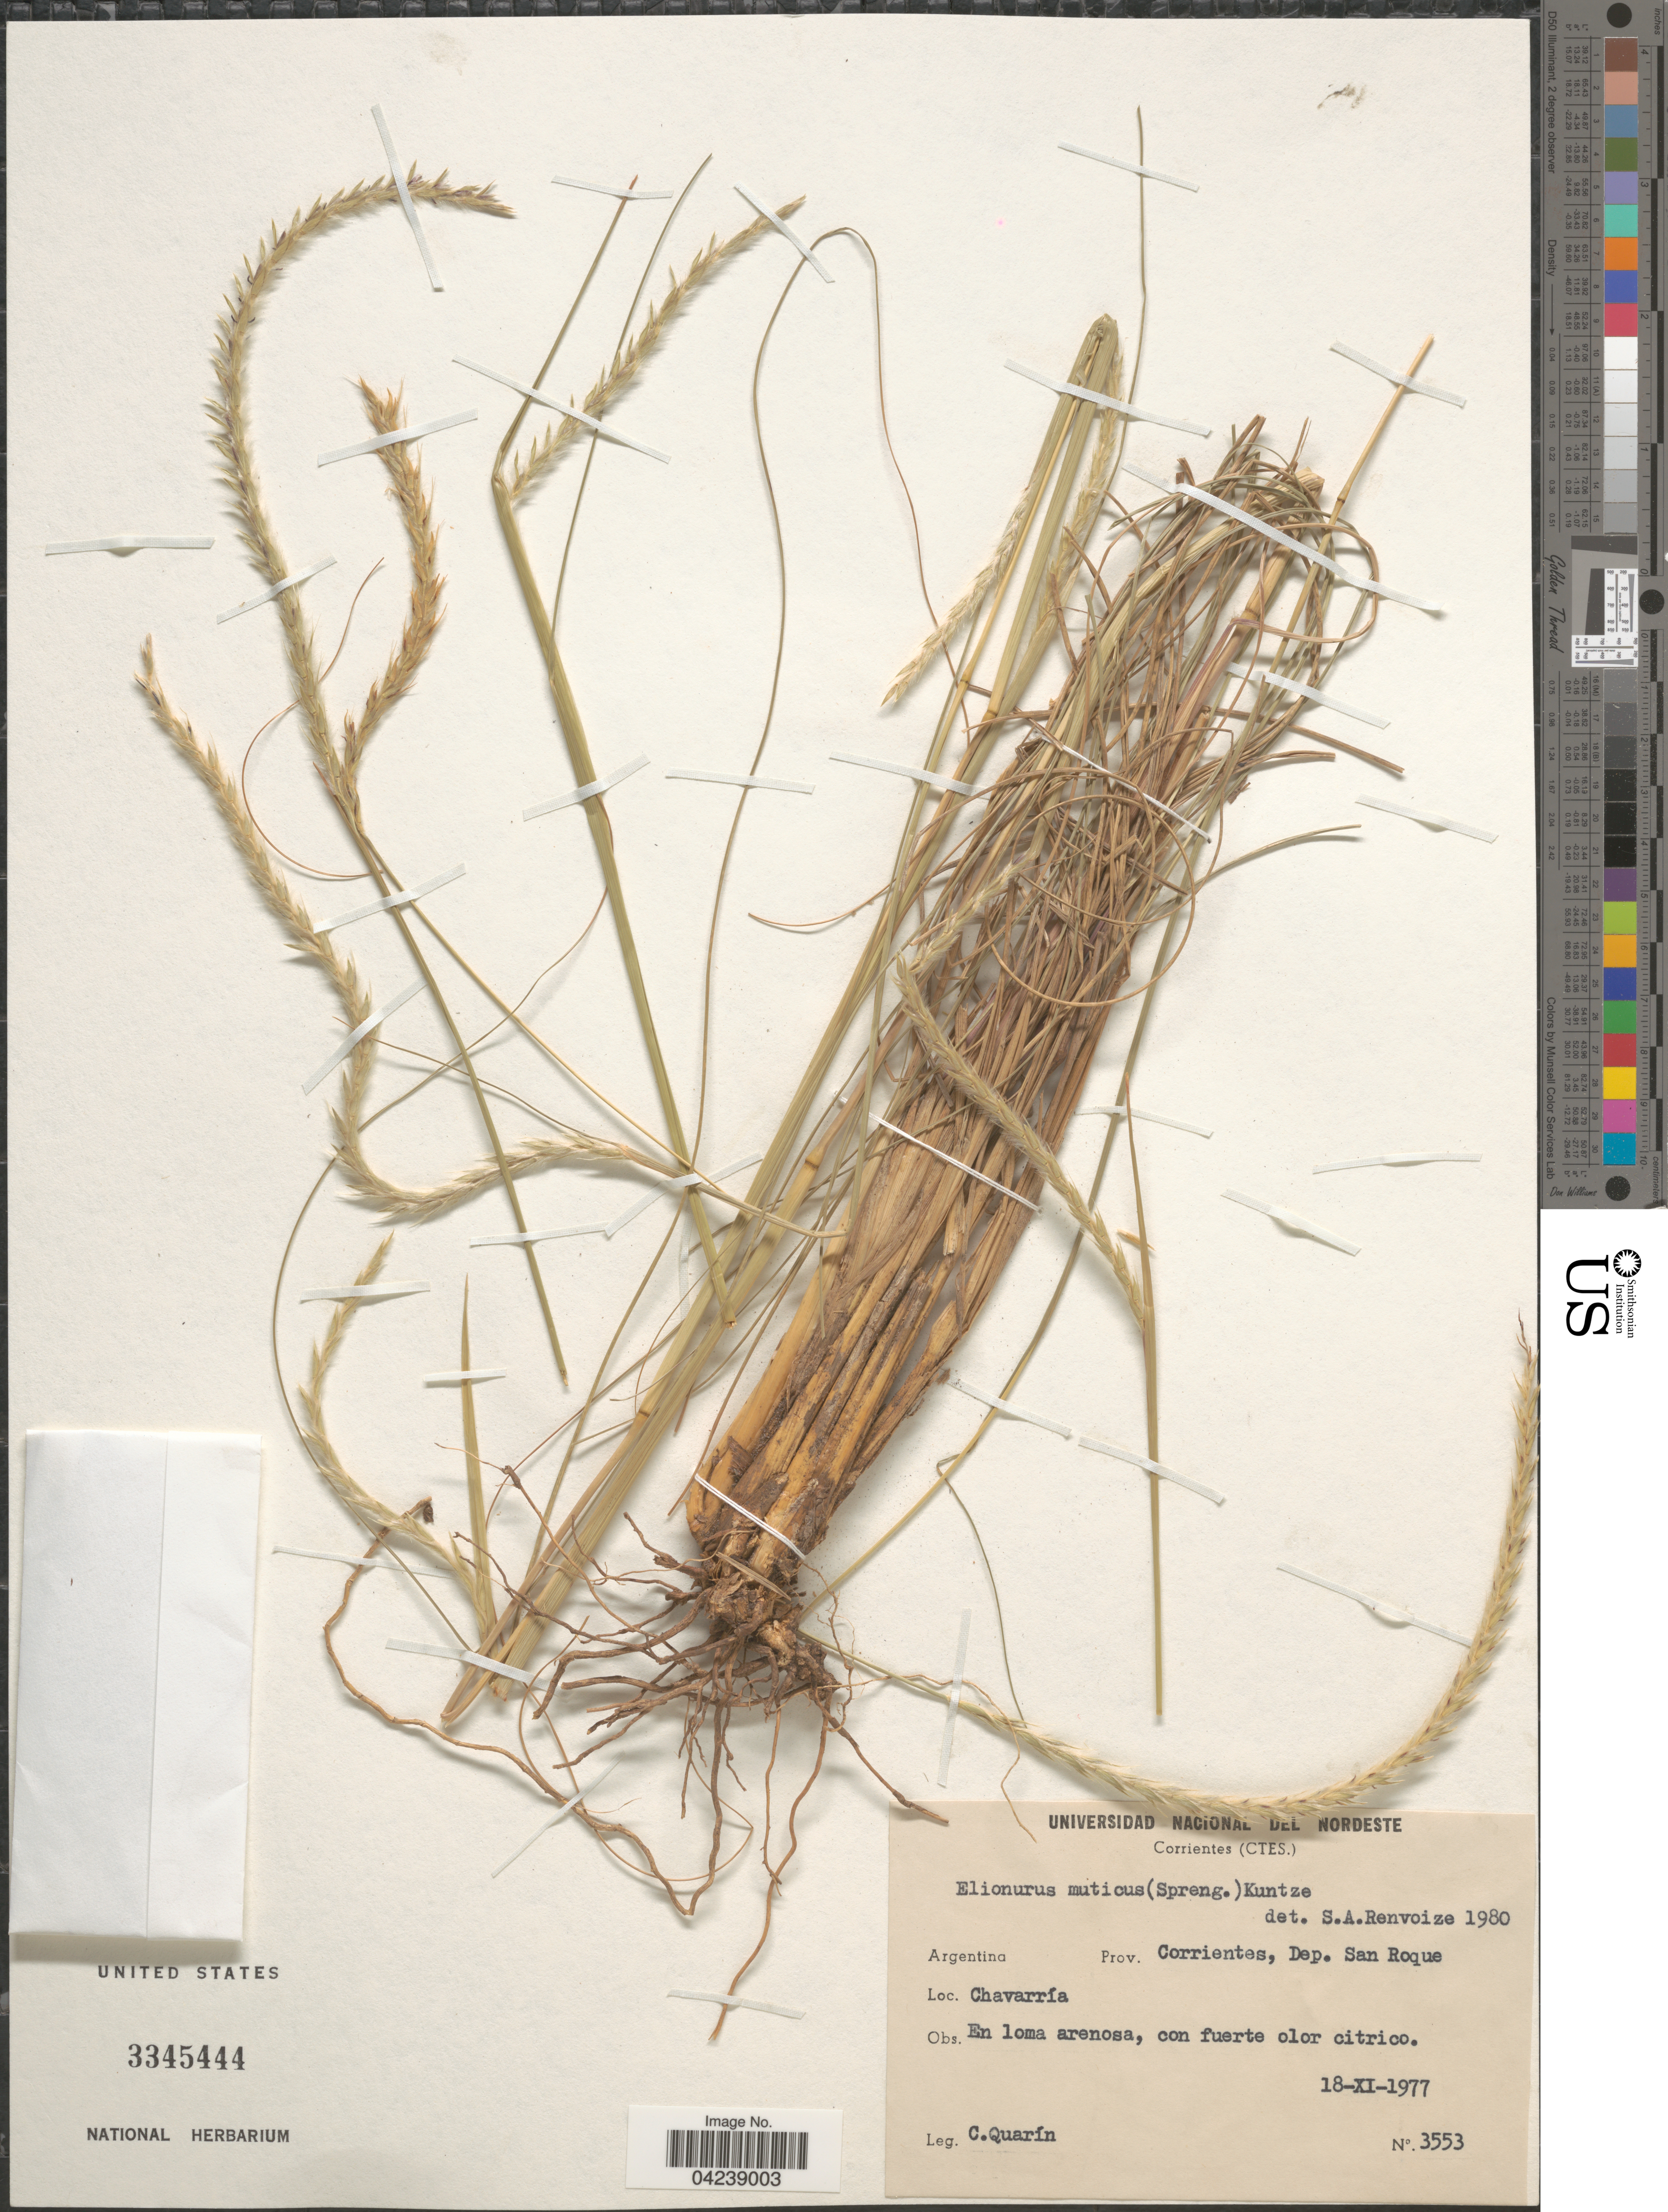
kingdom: Plantae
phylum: Tracheophyta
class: Liliopsida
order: Poales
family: Poaceae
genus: Elionurus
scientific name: Elionurus muticus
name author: (Spreng.) Kuntze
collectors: C. Quarín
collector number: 3553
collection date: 1977-12-18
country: Argentina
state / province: Corrientes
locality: Dep. San Roque. Chavarría.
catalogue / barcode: US 3345444